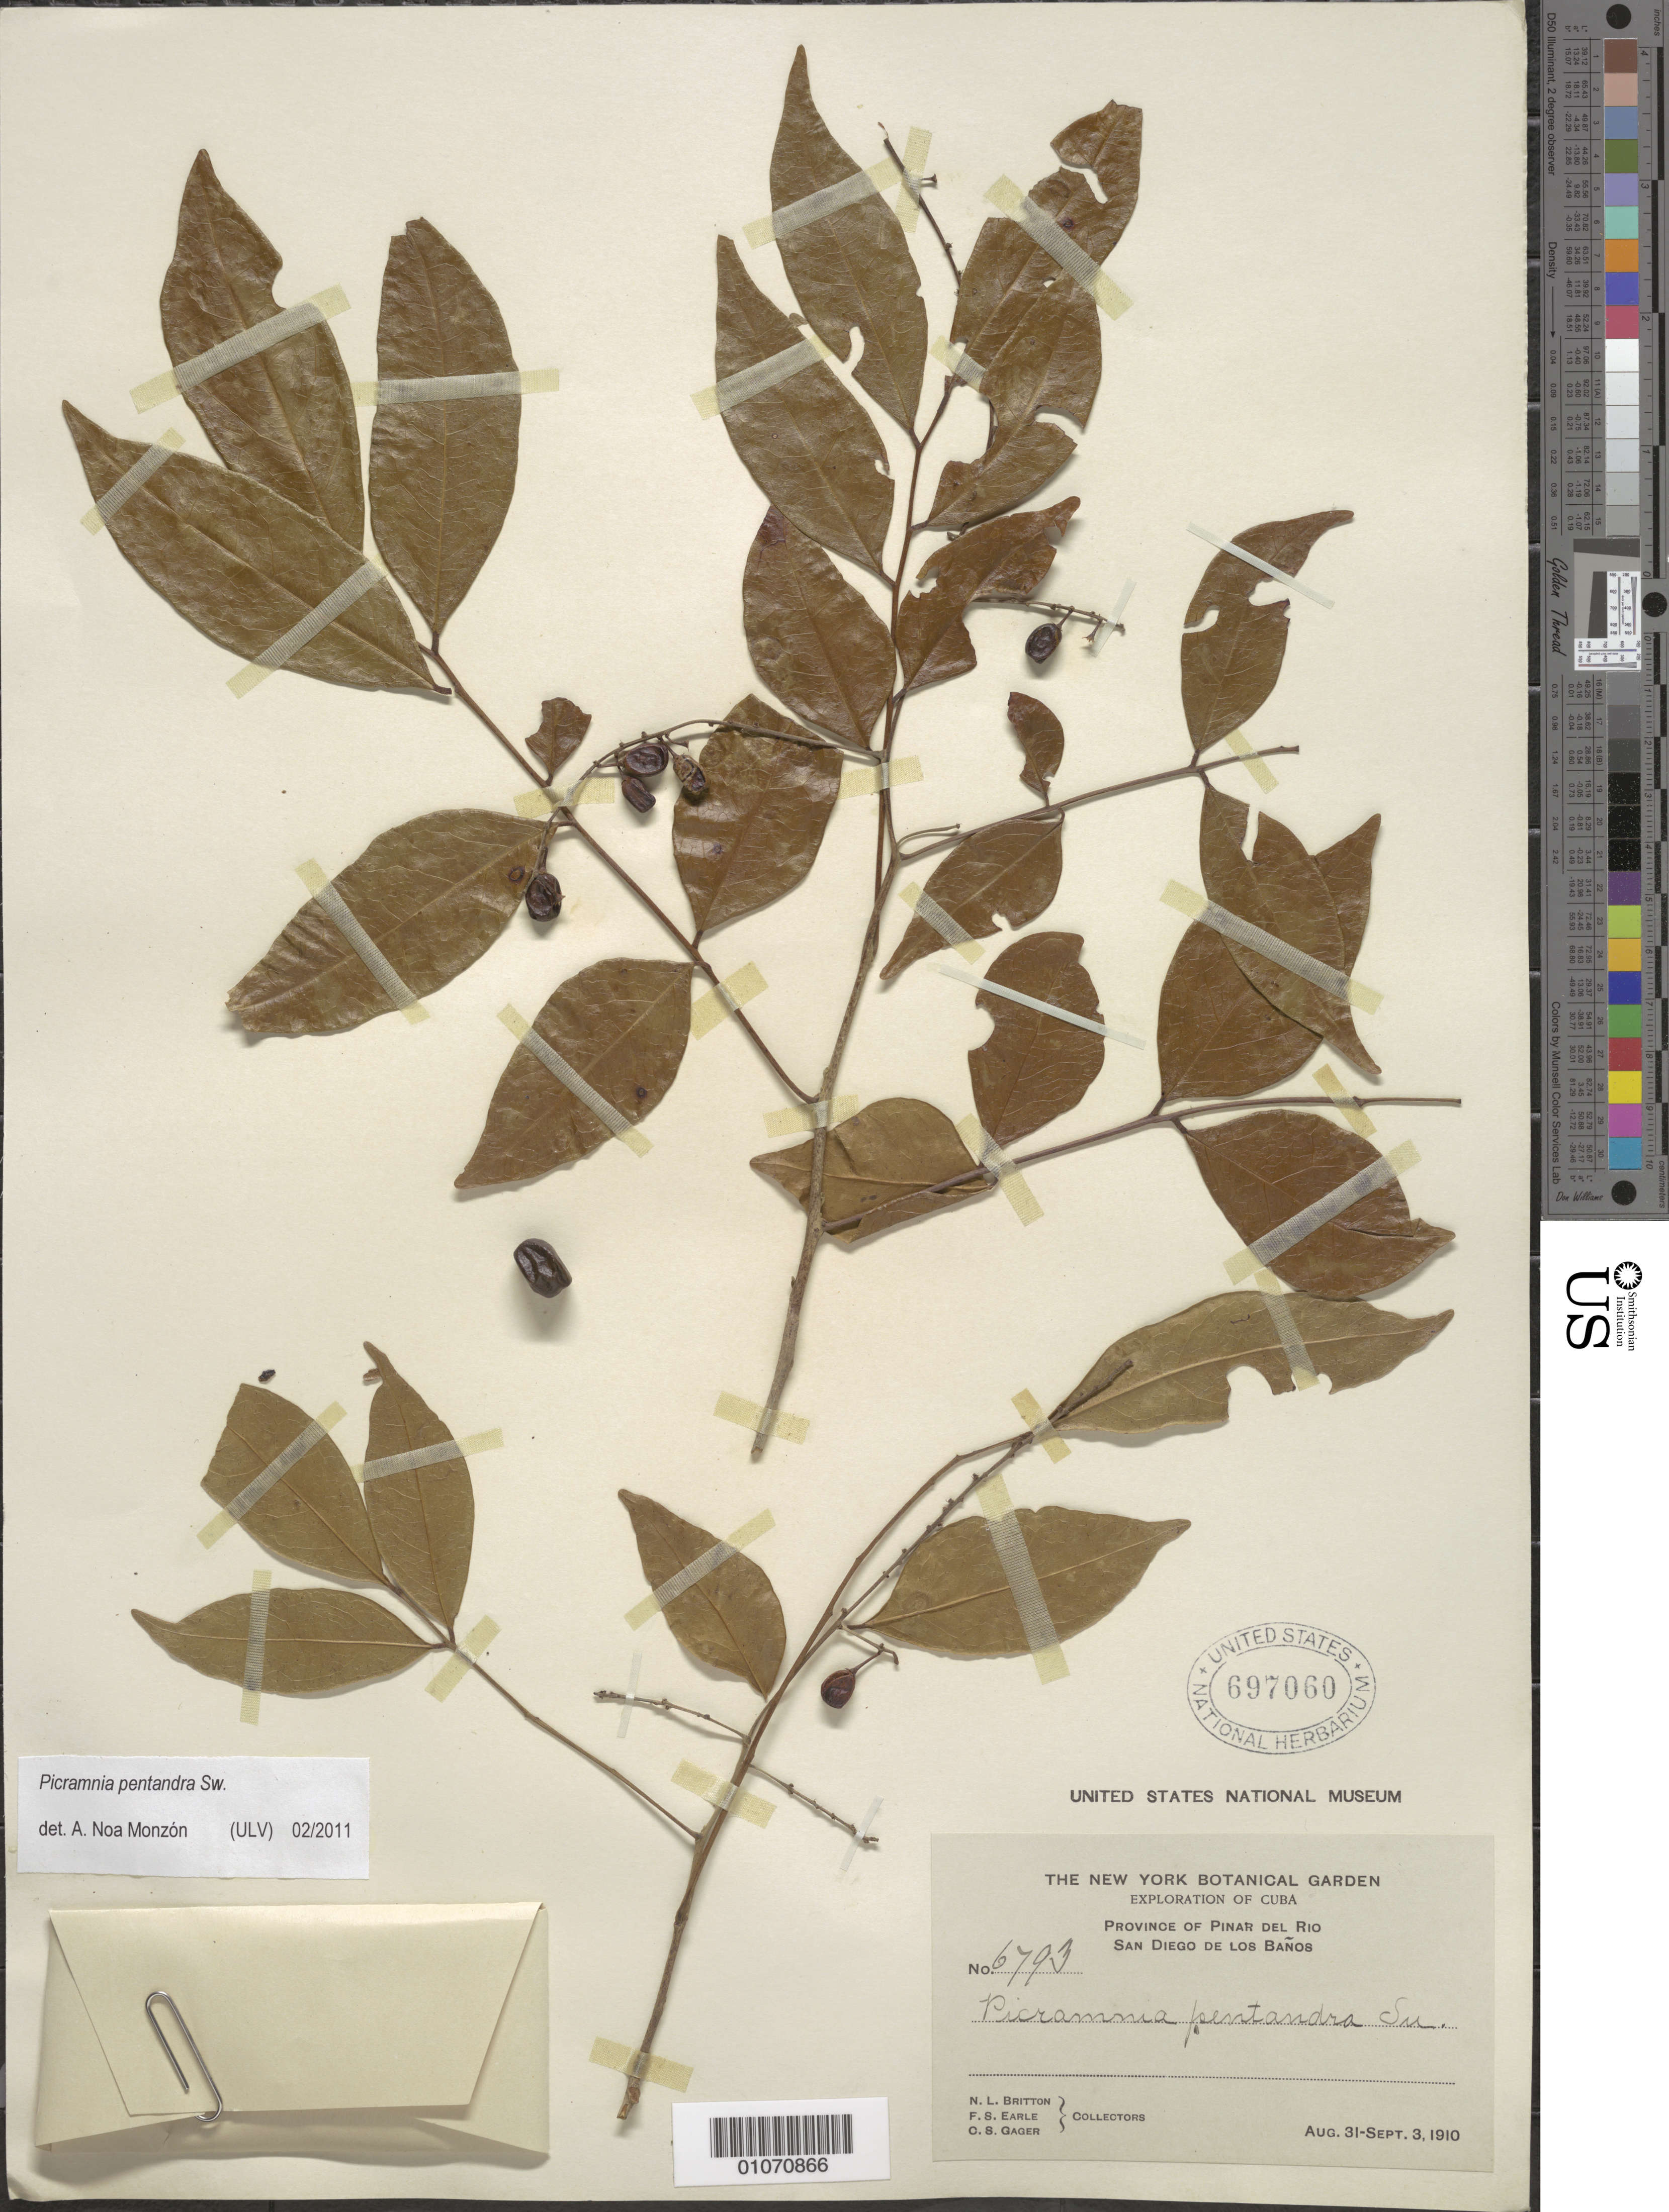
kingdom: Plantae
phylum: Tracheophyta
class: Magnoliopsida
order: Picramniales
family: Picramniaceae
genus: Picramnia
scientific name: Picramnia pentandra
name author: Sw.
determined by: Noa Monzón, A.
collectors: N. Britton, F. S. Earle & C. Gager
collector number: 6793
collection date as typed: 31 Aug 1910 to 03 Sep 1910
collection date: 1910-08-31/1910-09-03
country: Cuba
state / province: Pinar del Rio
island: Cuba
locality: San Diego de Los Baños,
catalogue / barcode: US 697060